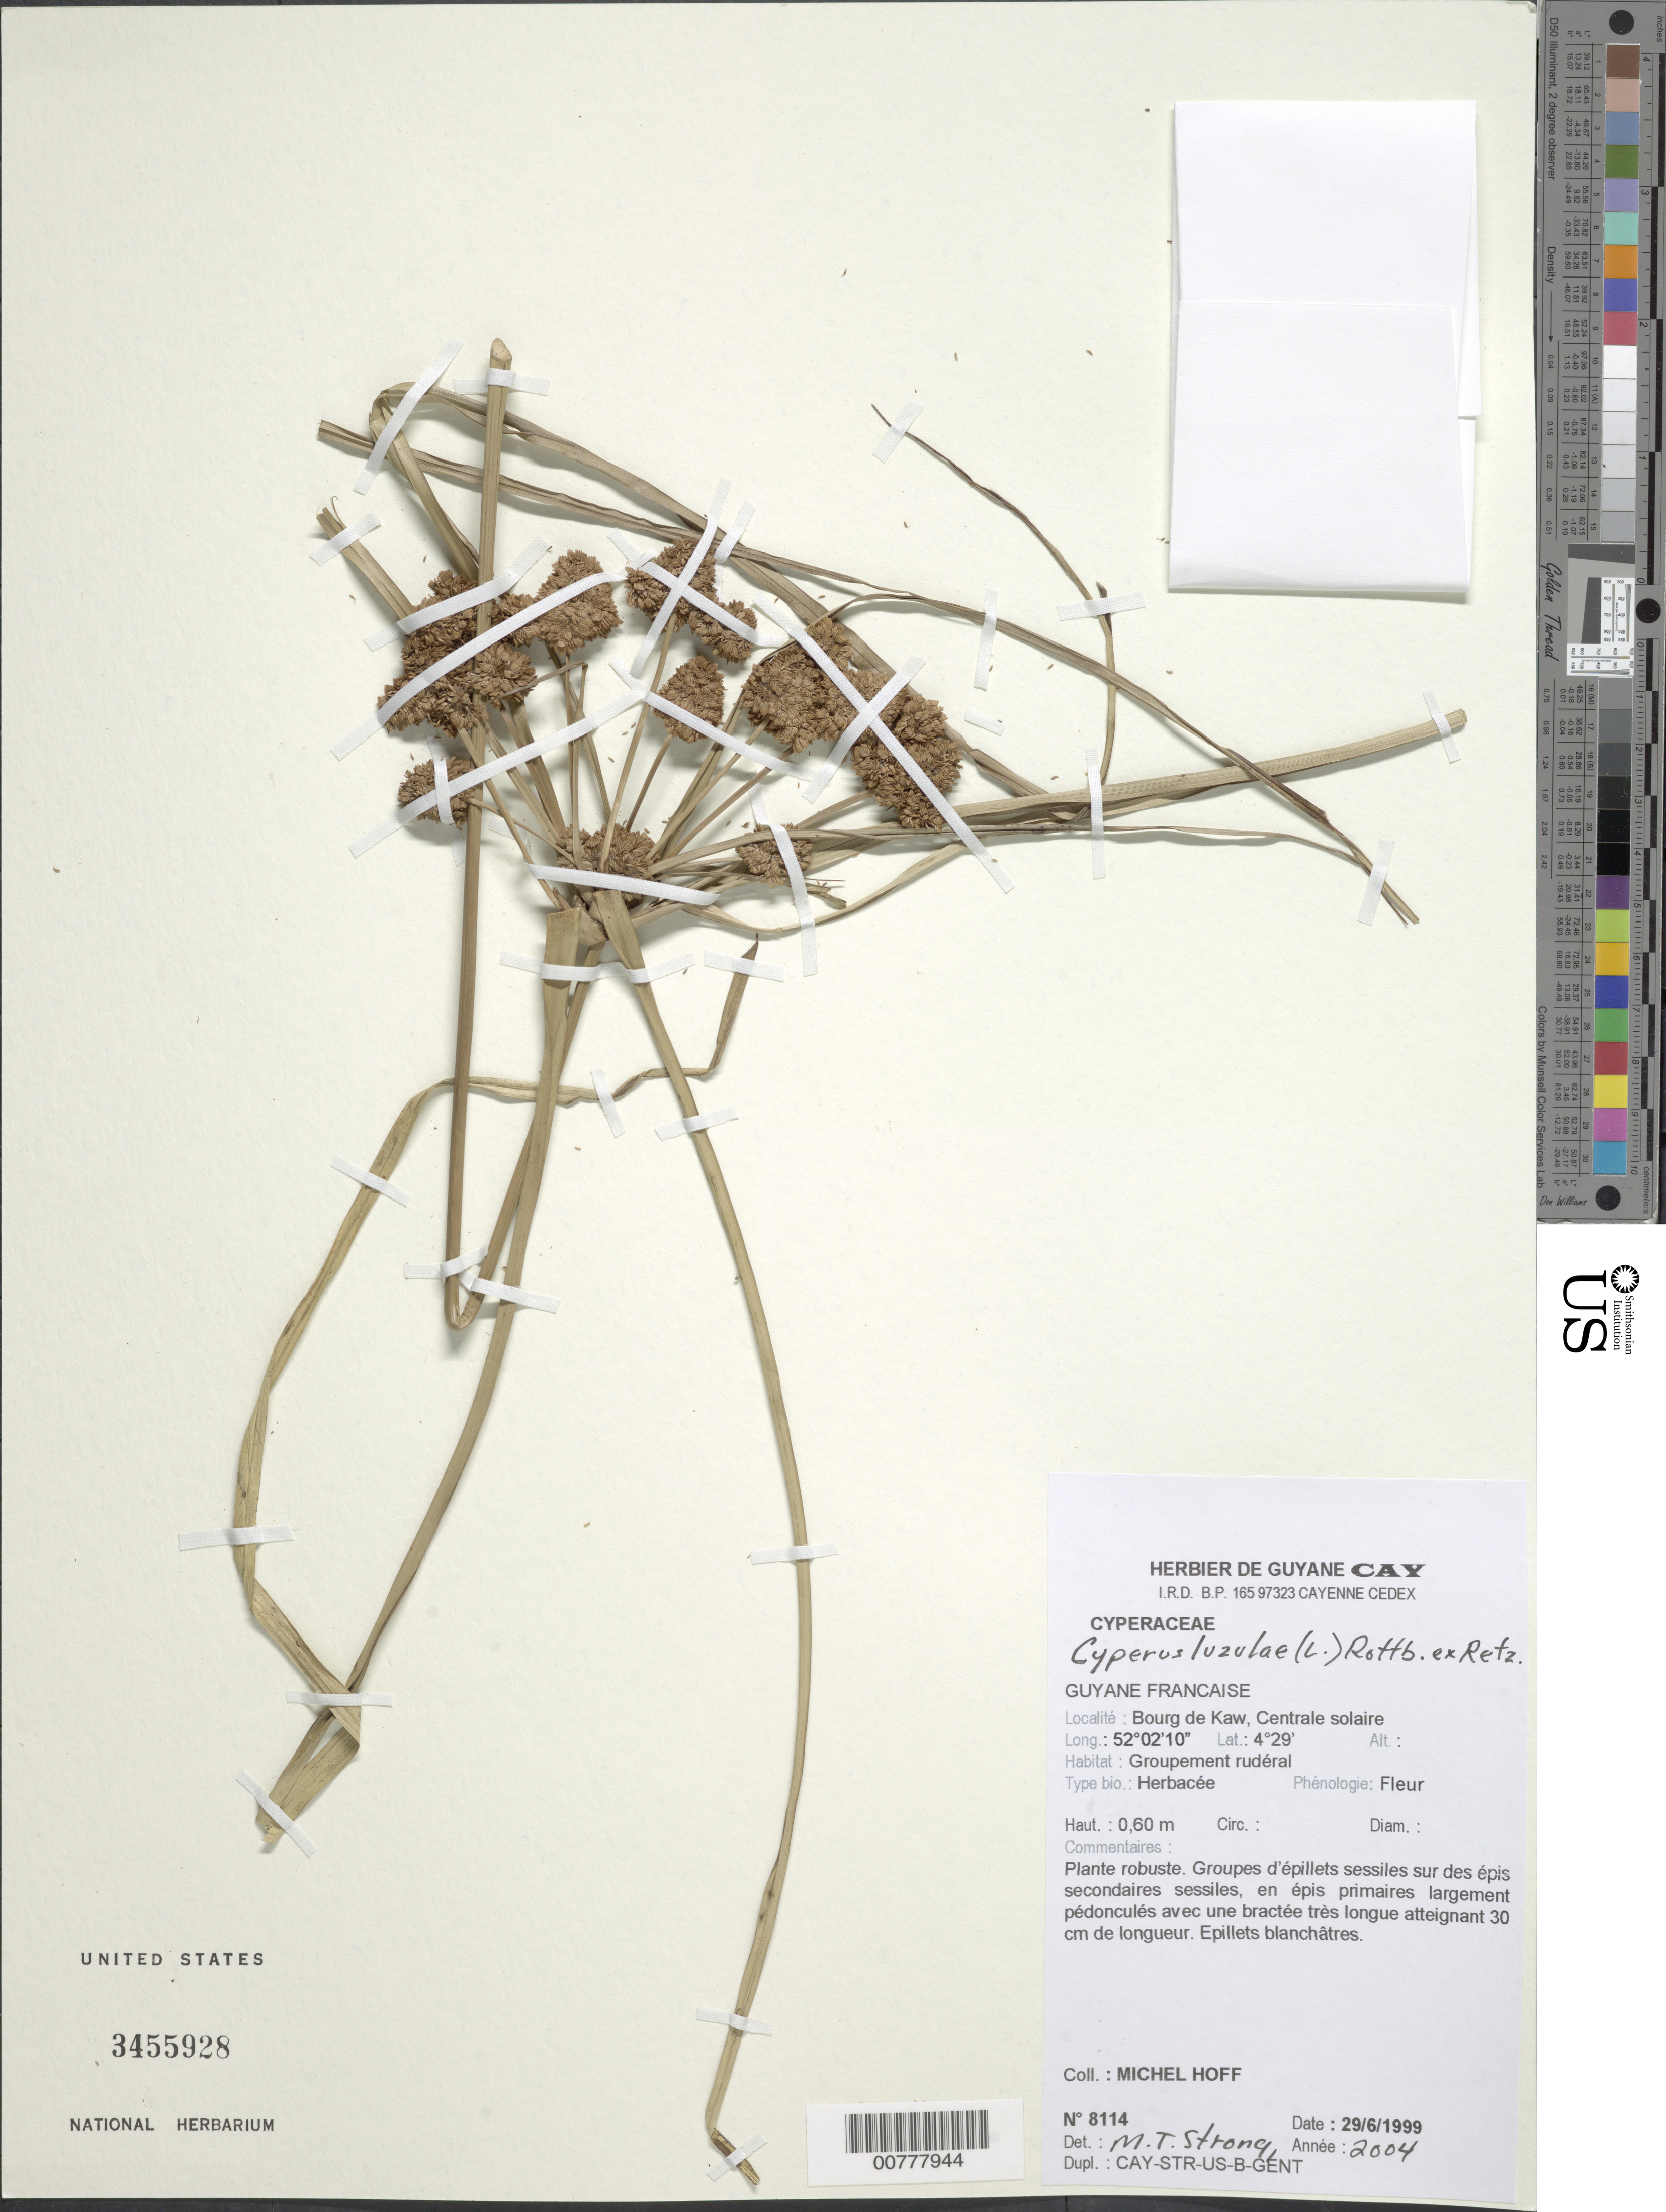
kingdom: Plantae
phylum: Tracheophyta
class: Liliopsida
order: Poales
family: Cyperaceae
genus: Cyperus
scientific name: Cyperus luzulae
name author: (L.) Rottb. ex Retz.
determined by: Strong, M. T., (US), Smithsonian Institution - National Museum of Natural History (UNITED STATES)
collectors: M. Hoff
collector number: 8114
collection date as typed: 29-Jun-99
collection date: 1999-06-29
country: French Guiana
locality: Bourg de Kaw, centrale solaire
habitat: Groupement rudéral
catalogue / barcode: US 3455928